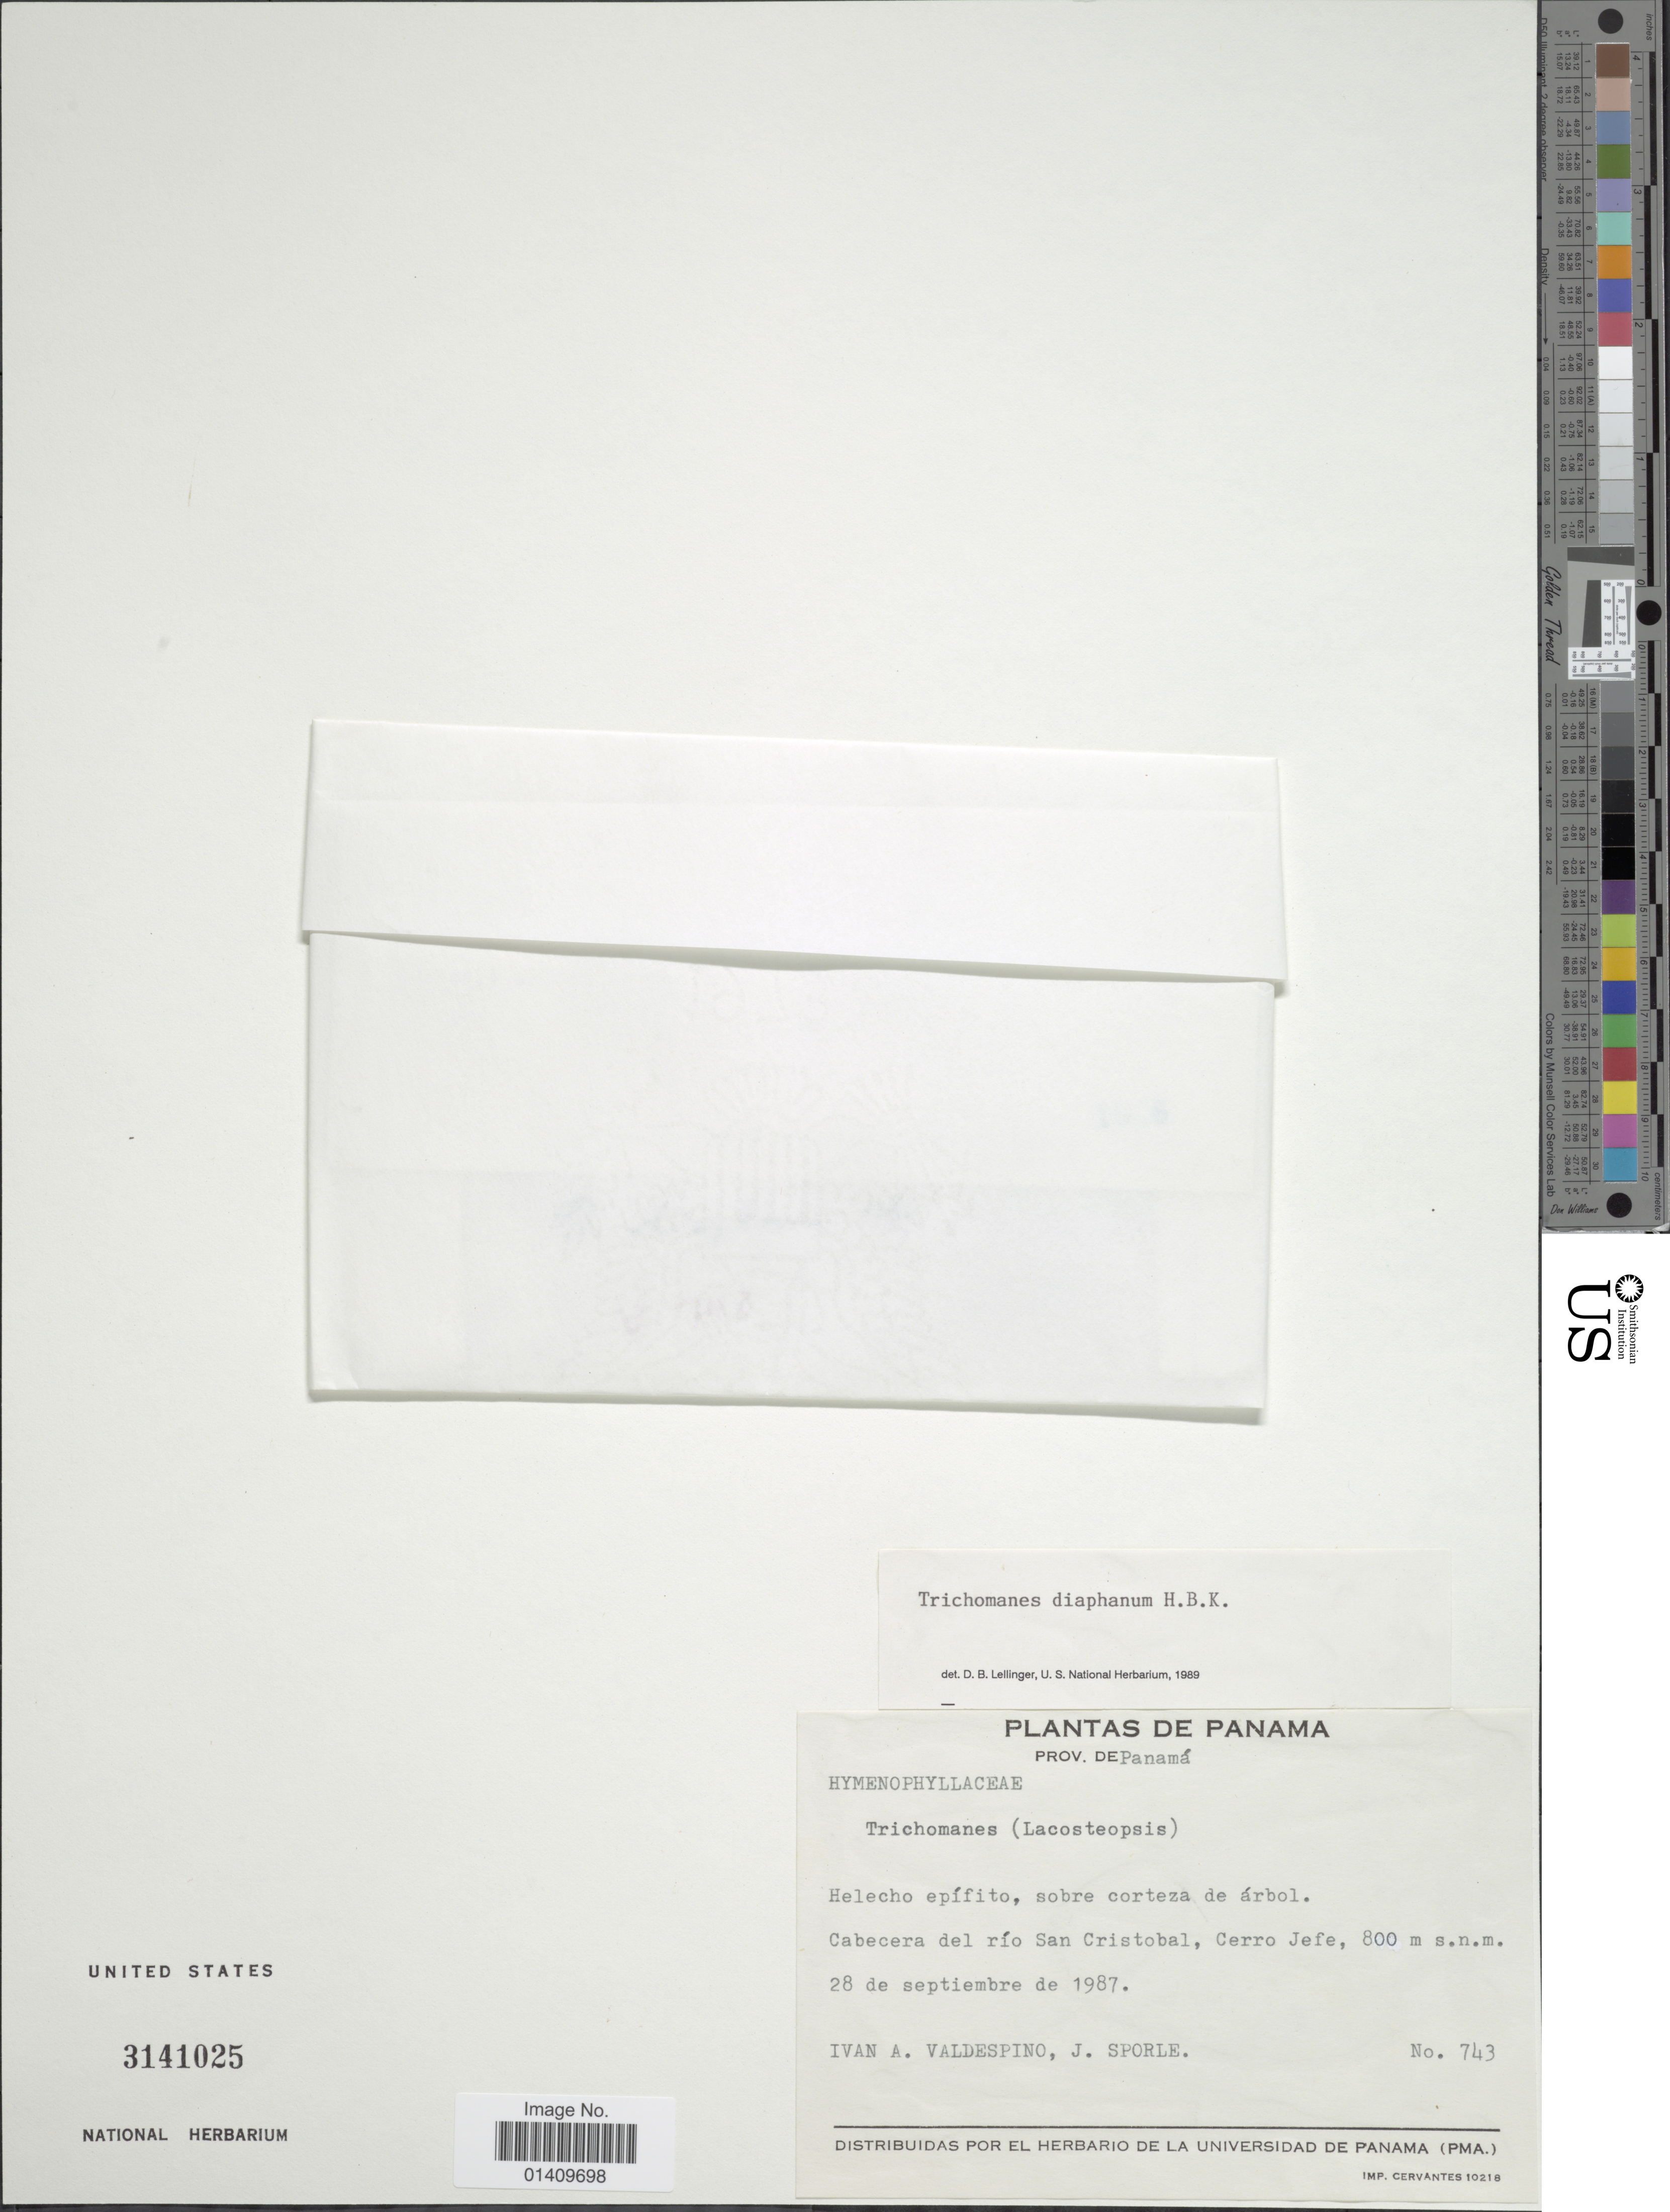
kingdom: Plantae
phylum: Tracheophyta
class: Polypodiopsida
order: Hymenophyllales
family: Hymenophyllaceae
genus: Polyphlebium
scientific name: Polyphlebium diaphanum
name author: (Kunth) Ebihara & Dubuisson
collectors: I. A. Valdespino & J. Sporle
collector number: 743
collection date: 1987-09-28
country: Panama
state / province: Panamá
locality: Prov. de Panama Cabecera del rio San Cristobal Cerro Jefe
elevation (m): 800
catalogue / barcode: US 3141025